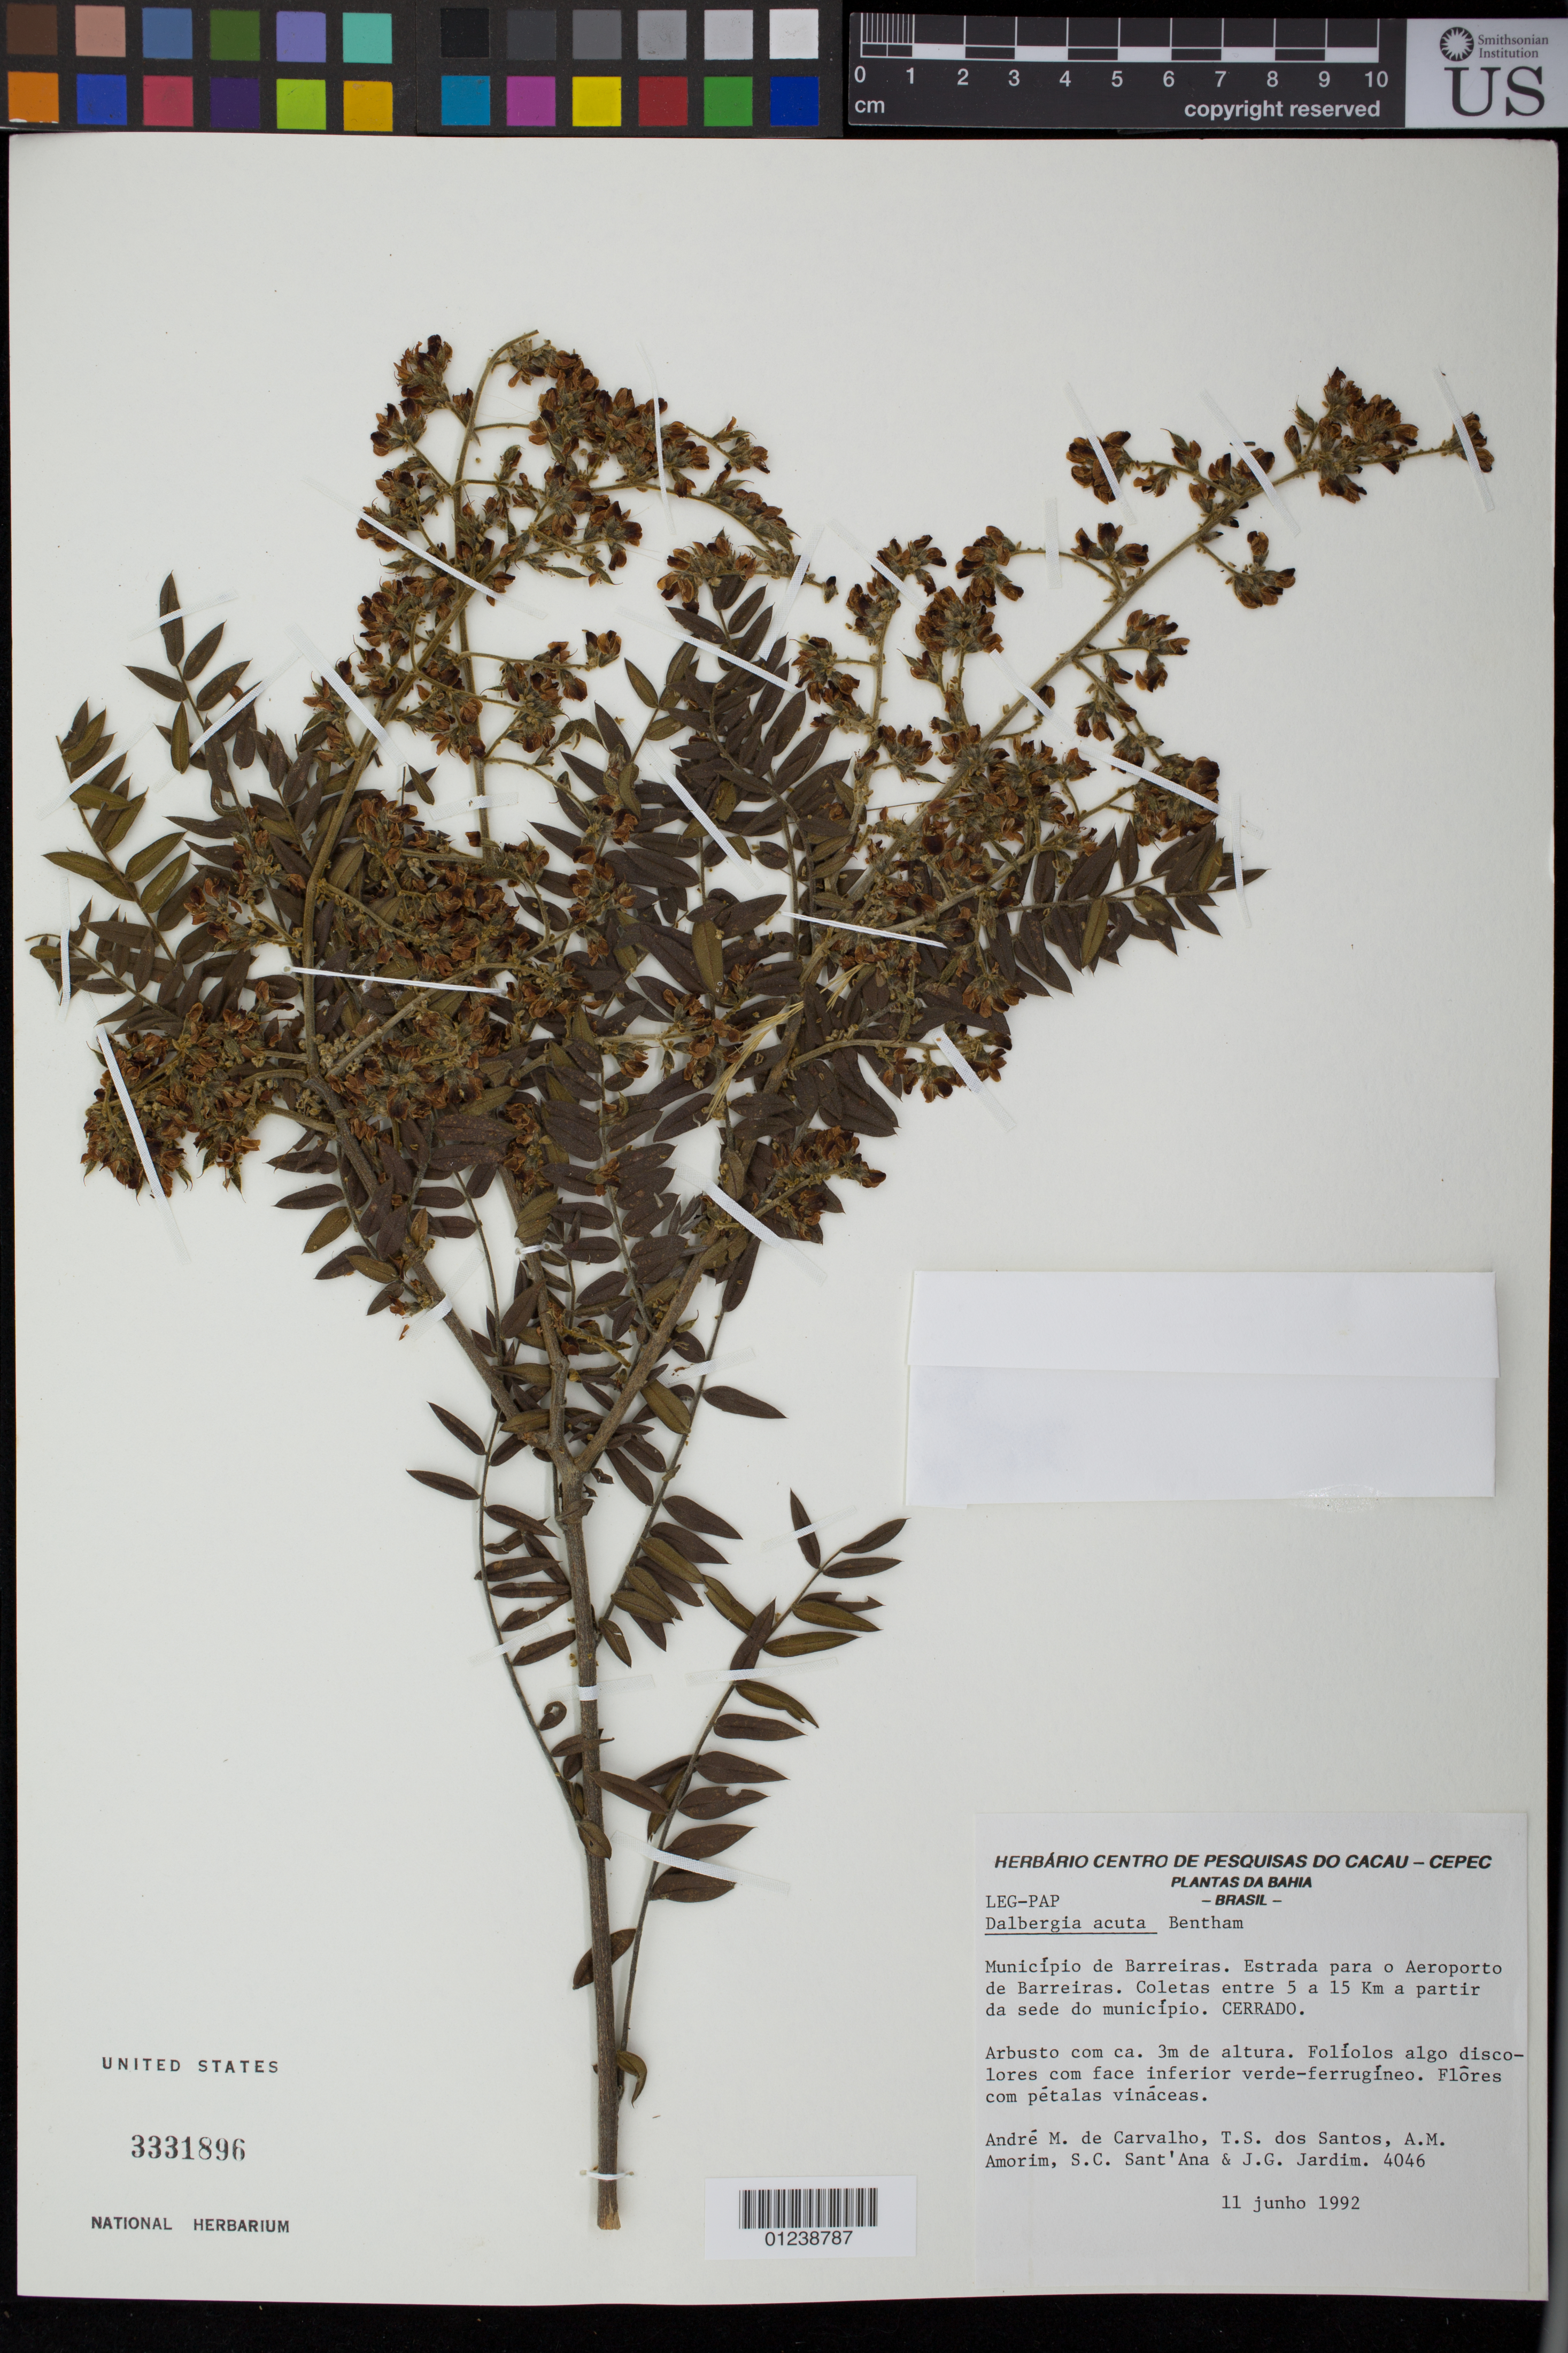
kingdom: Plantae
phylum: Tracheophyta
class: Magnoliopsida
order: Fabales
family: Fabaceae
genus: Dalbergia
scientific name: Dalbergia acuta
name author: Benth.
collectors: A. M. Carvalho, T. S. Santos, A. M. Amorim, S. C. Sant'Ana & J. Jardim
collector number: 4046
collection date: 1992-06-11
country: Brazil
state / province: Bahia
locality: Municipio de Barreiras. Estrada para o Aeroporto de Barreiras. Coletas entre 5 a 15 Km a partir da sese do municipio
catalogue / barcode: US 331896